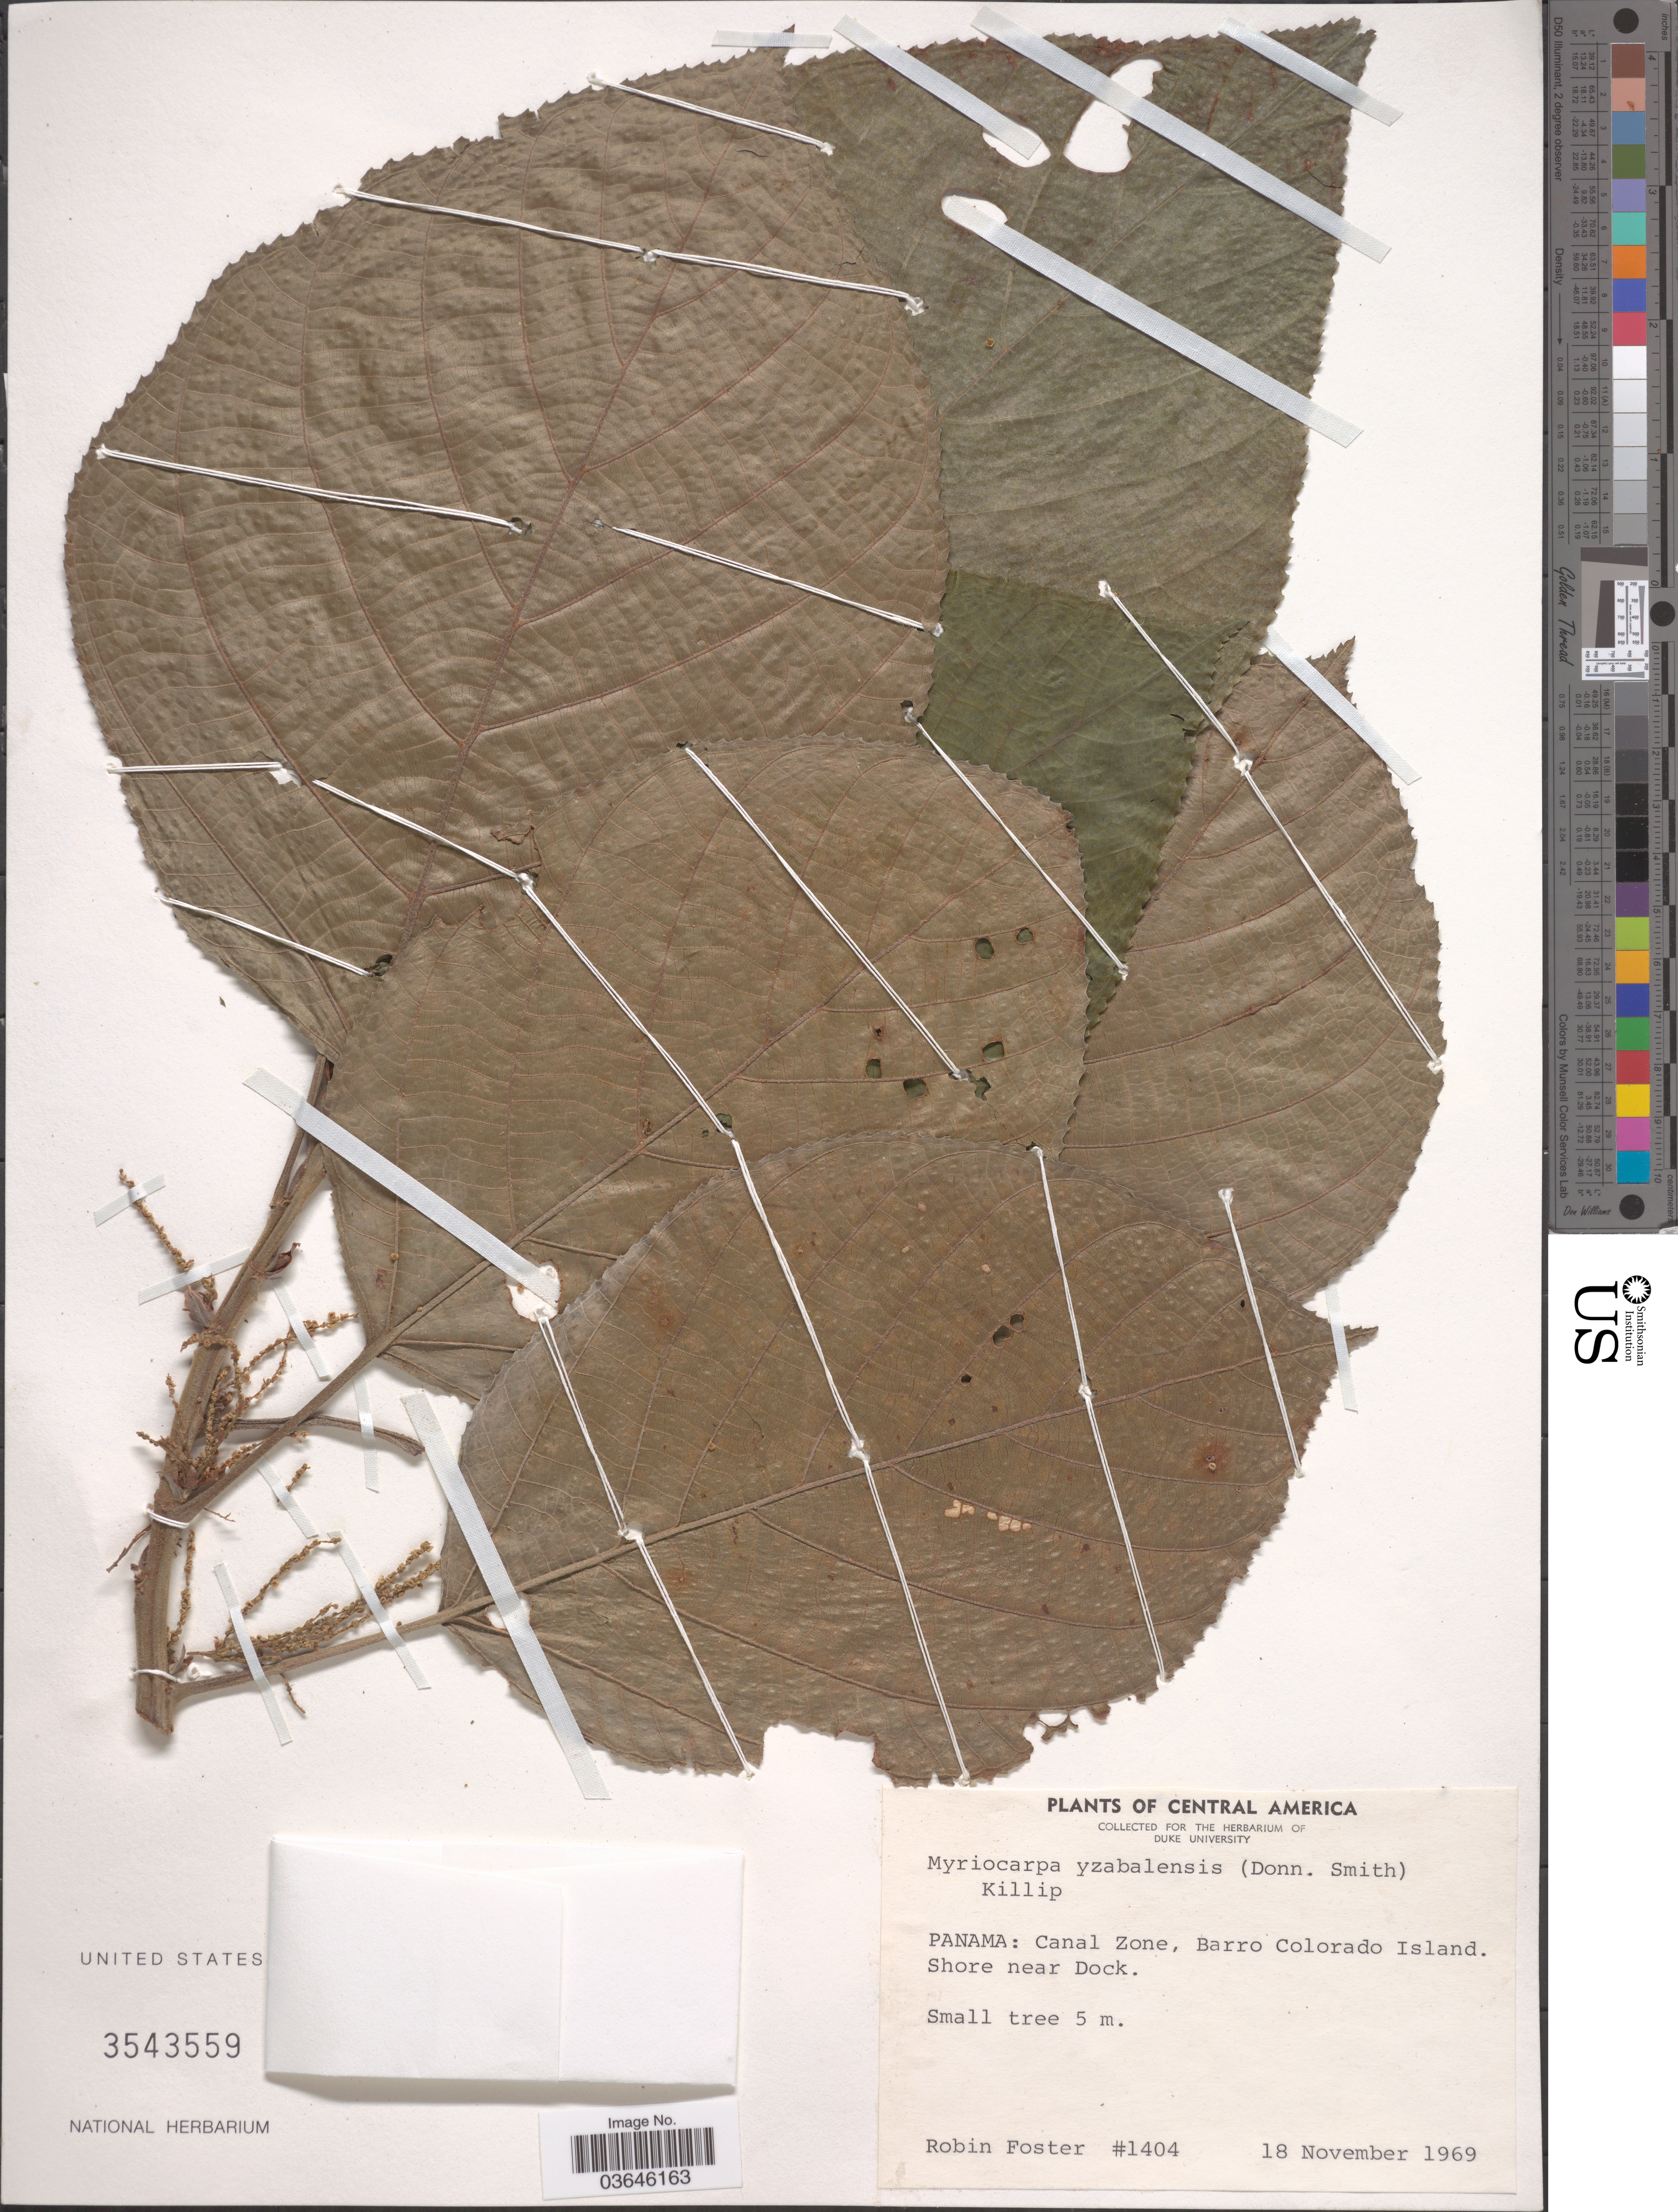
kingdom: Plantae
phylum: Tracheophyta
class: Magnoliopsida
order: Rosales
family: Urticaceae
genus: Myriocarpa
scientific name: Myriocarpa yzabalensis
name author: (Donn. Sm.) Killip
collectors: R. B. Foster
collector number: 1404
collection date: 1969-11-18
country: Panama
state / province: Panamá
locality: Canal Zone, Barro Colorado Island. Shore near Dock.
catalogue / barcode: US 3543559